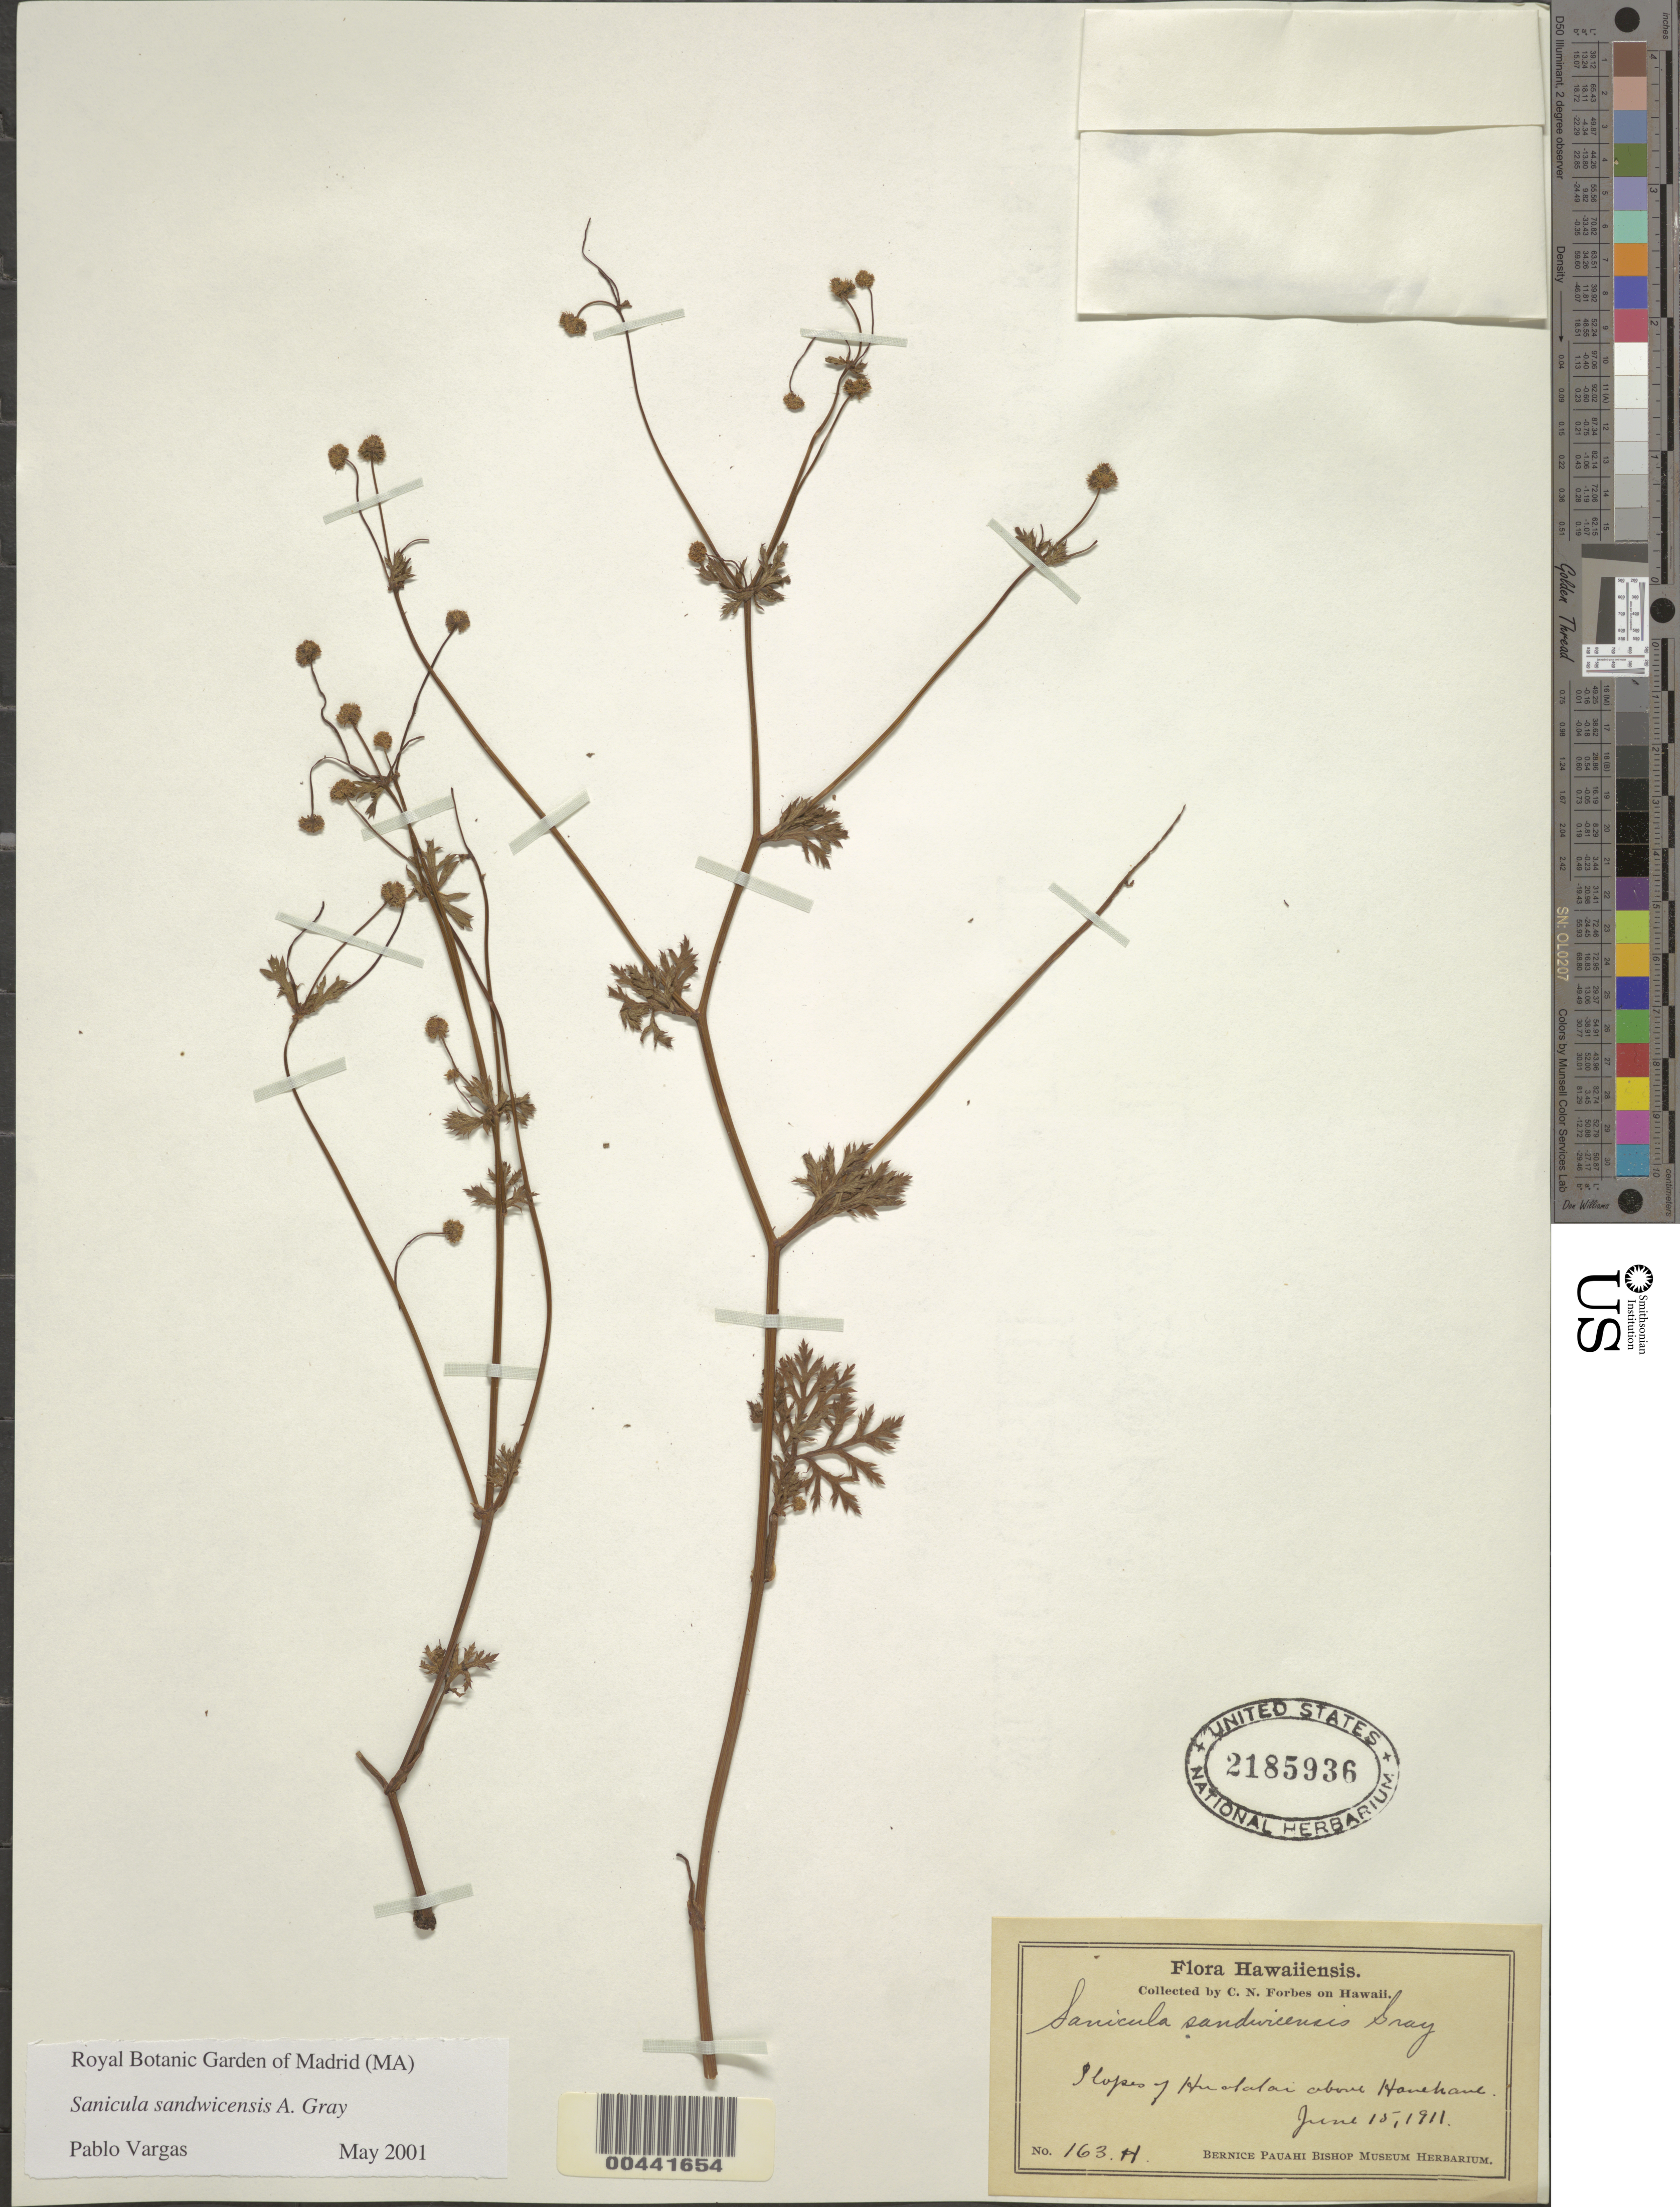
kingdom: Plantae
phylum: Tracheophyta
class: Magnoliopsida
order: Apiales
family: Apiaceae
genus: Sanicula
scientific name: Sanicula sandwicensis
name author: A. Gray in Wilkes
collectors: C. N. Forbes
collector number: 163.H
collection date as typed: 15 Jun 1911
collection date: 1911-06-15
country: United States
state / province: Hawaii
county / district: Hawaii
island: Hawaii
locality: Slopes of Hualalai above Hanehane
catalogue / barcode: US 2185936